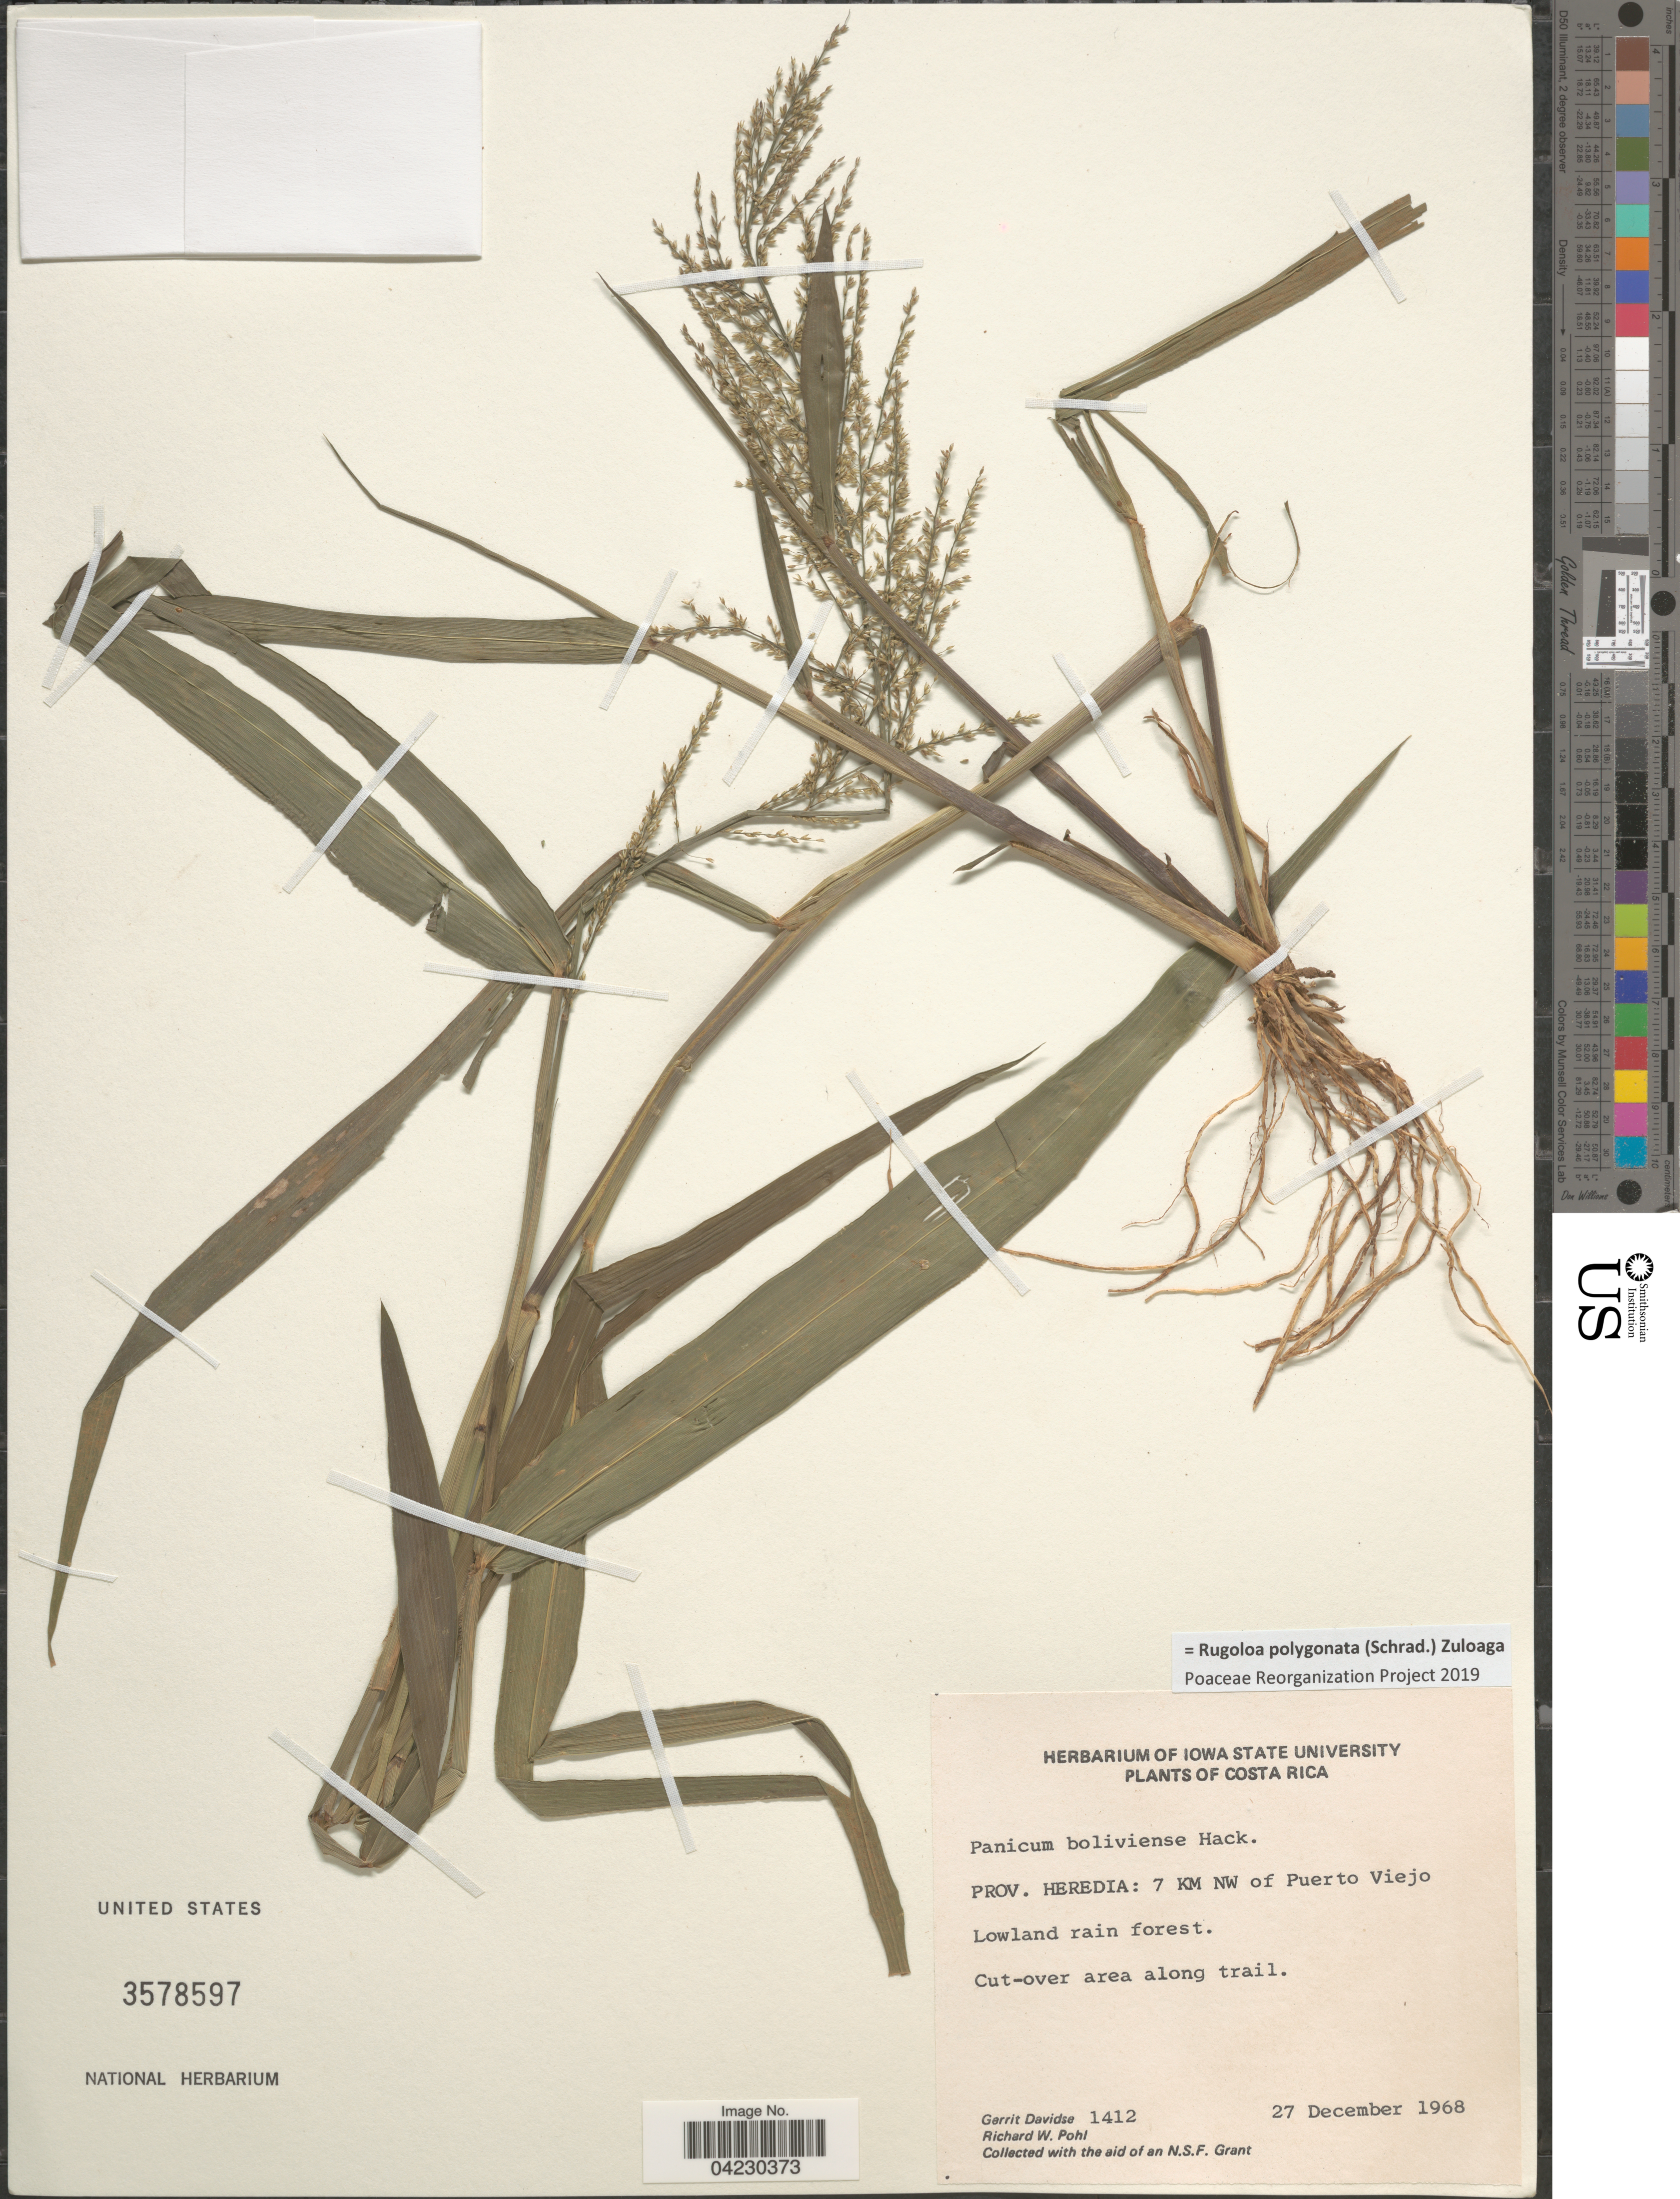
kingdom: Plantae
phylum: Tracheophyta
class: Liliopsida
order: Poales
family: Poaceae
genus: Rugoloa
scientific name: Rugoloa polygonata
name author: (Schrad.) Zuloaga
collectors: R. W. Pohl & G. Davidse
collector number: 1412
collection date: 1968-12-27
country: Costa Rica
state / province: Heredia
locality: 7 KM NW of Puerto Viejo.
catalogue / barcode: US 3578597